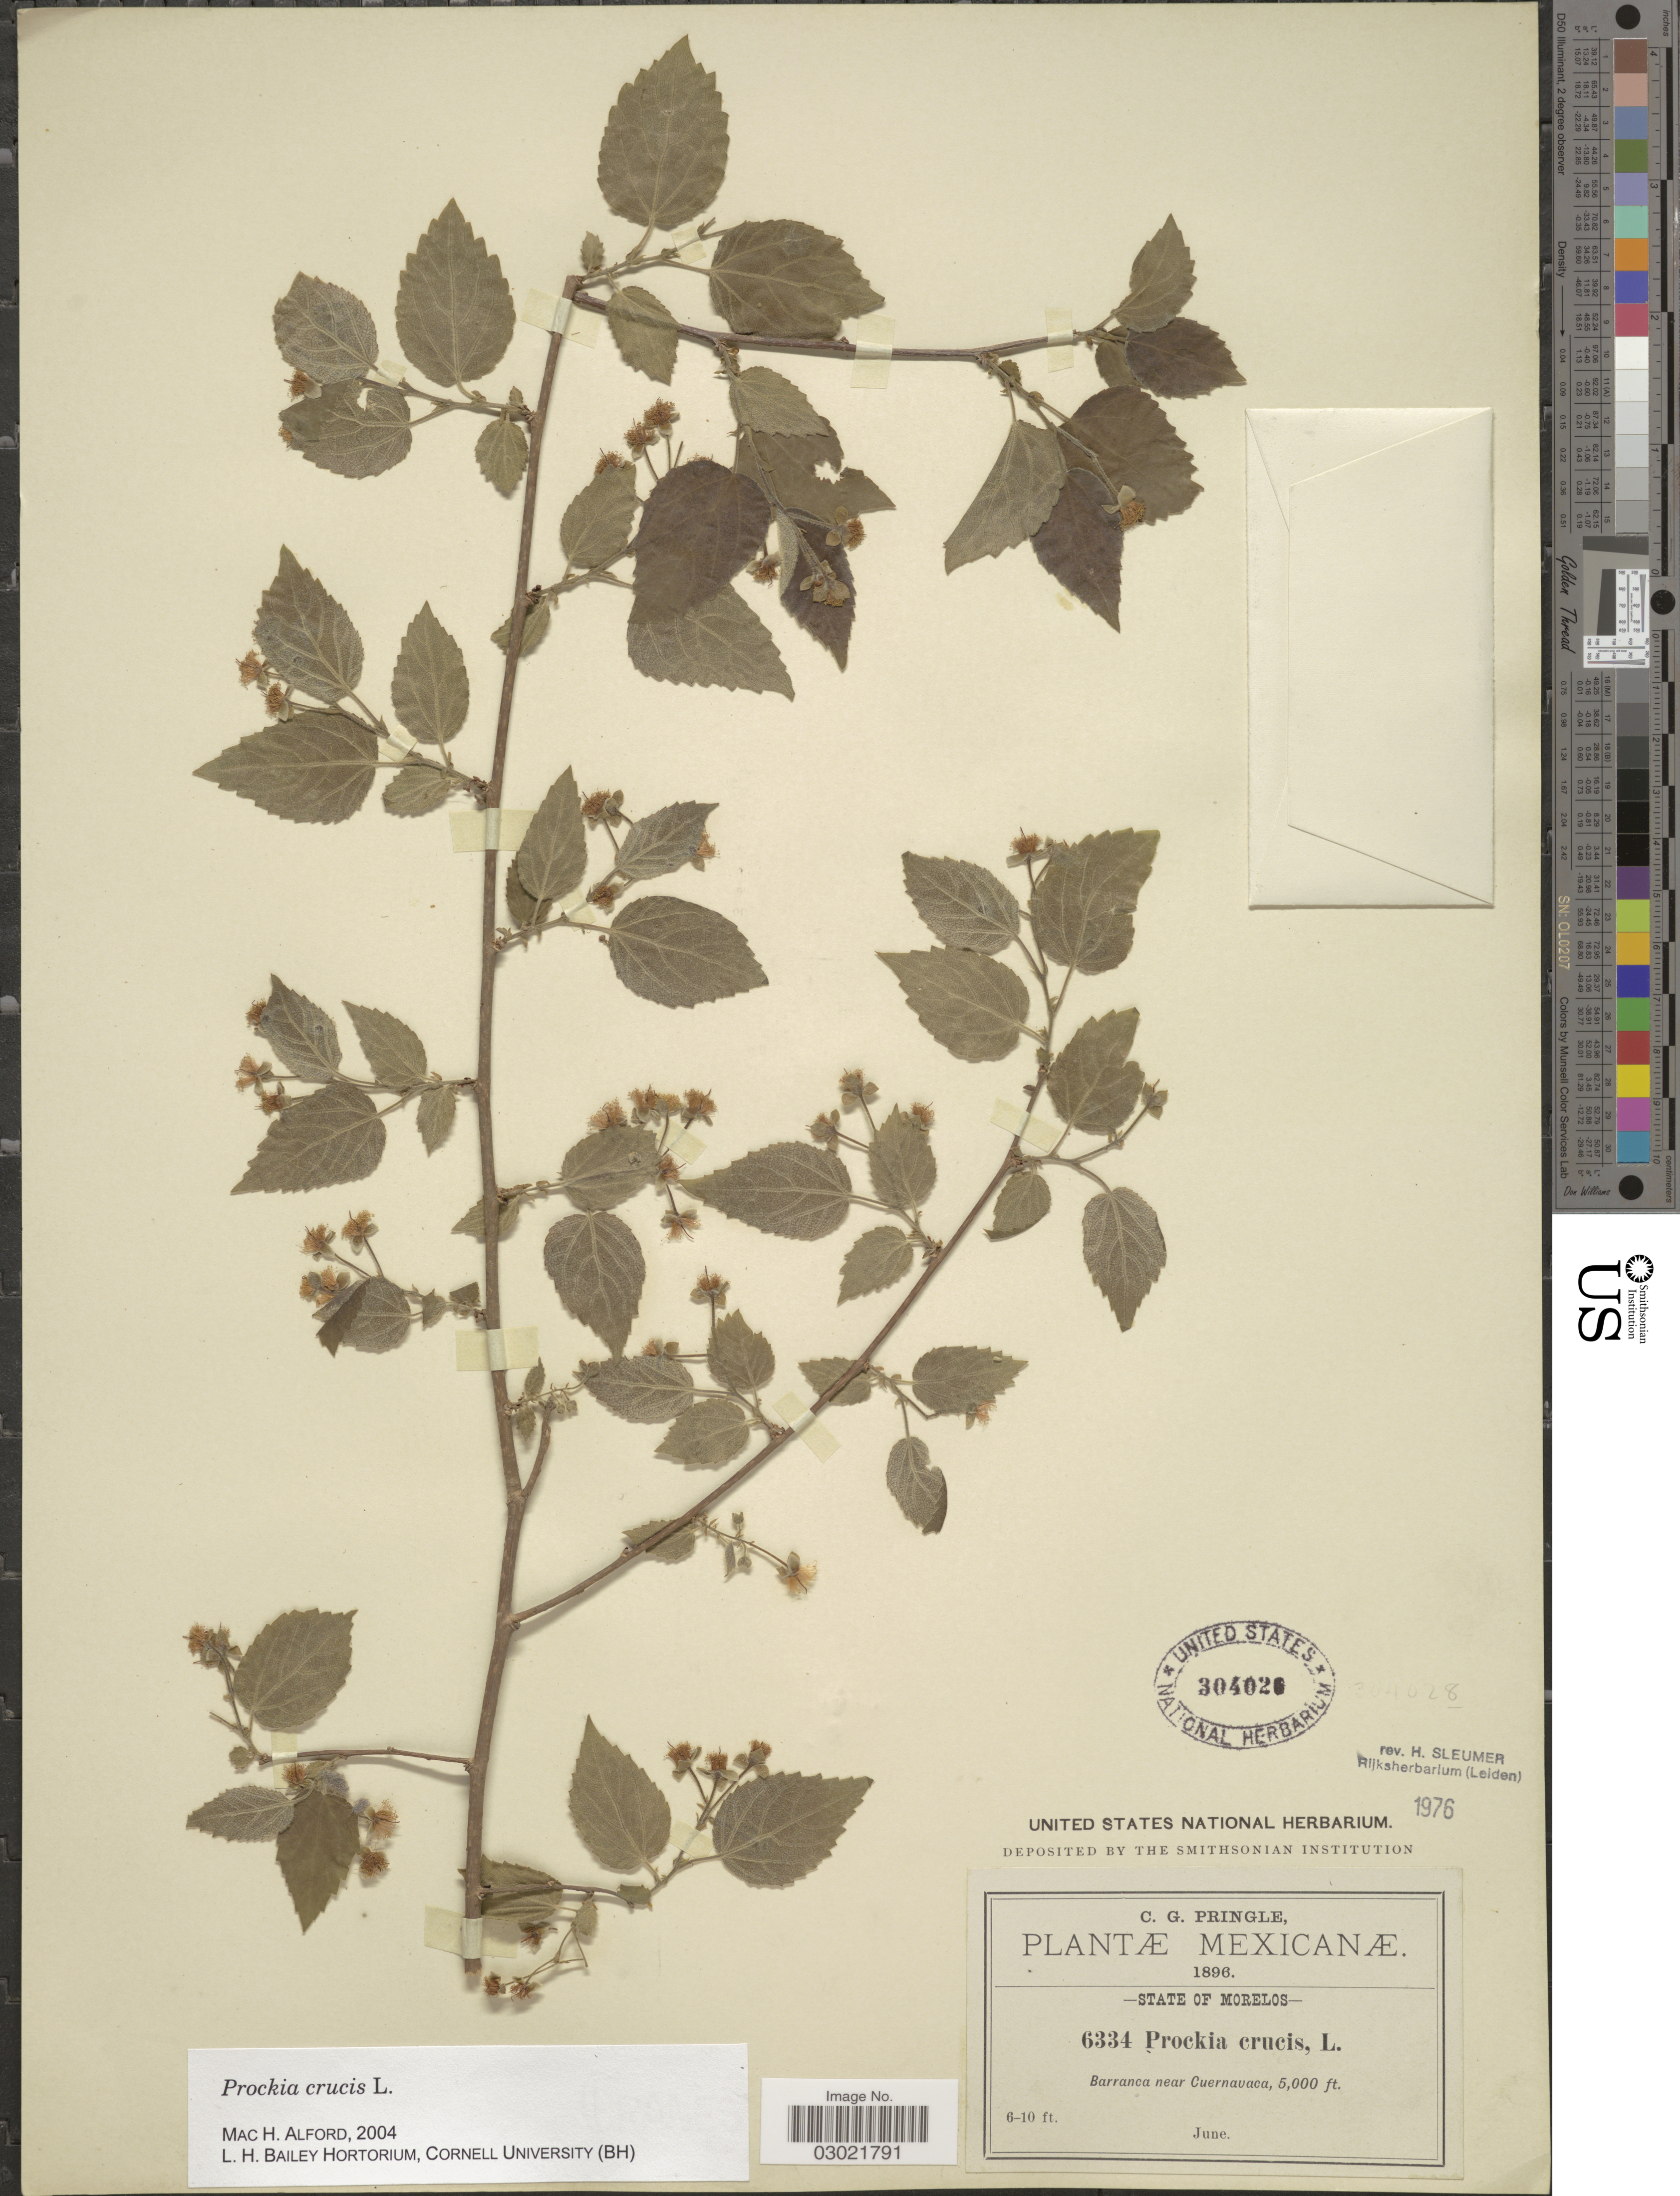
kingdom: Plantae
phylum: Tracheophyta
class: Magnoliopsida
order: Malpighiales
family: Salicaceae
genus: Prockia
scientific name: Prockia crucis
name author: P. Browne ex L.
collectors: C. G. Pringle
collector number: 6334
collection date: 1896-06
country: Mexico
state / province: Morelos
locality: Barranca near Cuernavaca.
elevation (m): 1524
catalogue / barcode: US 304028